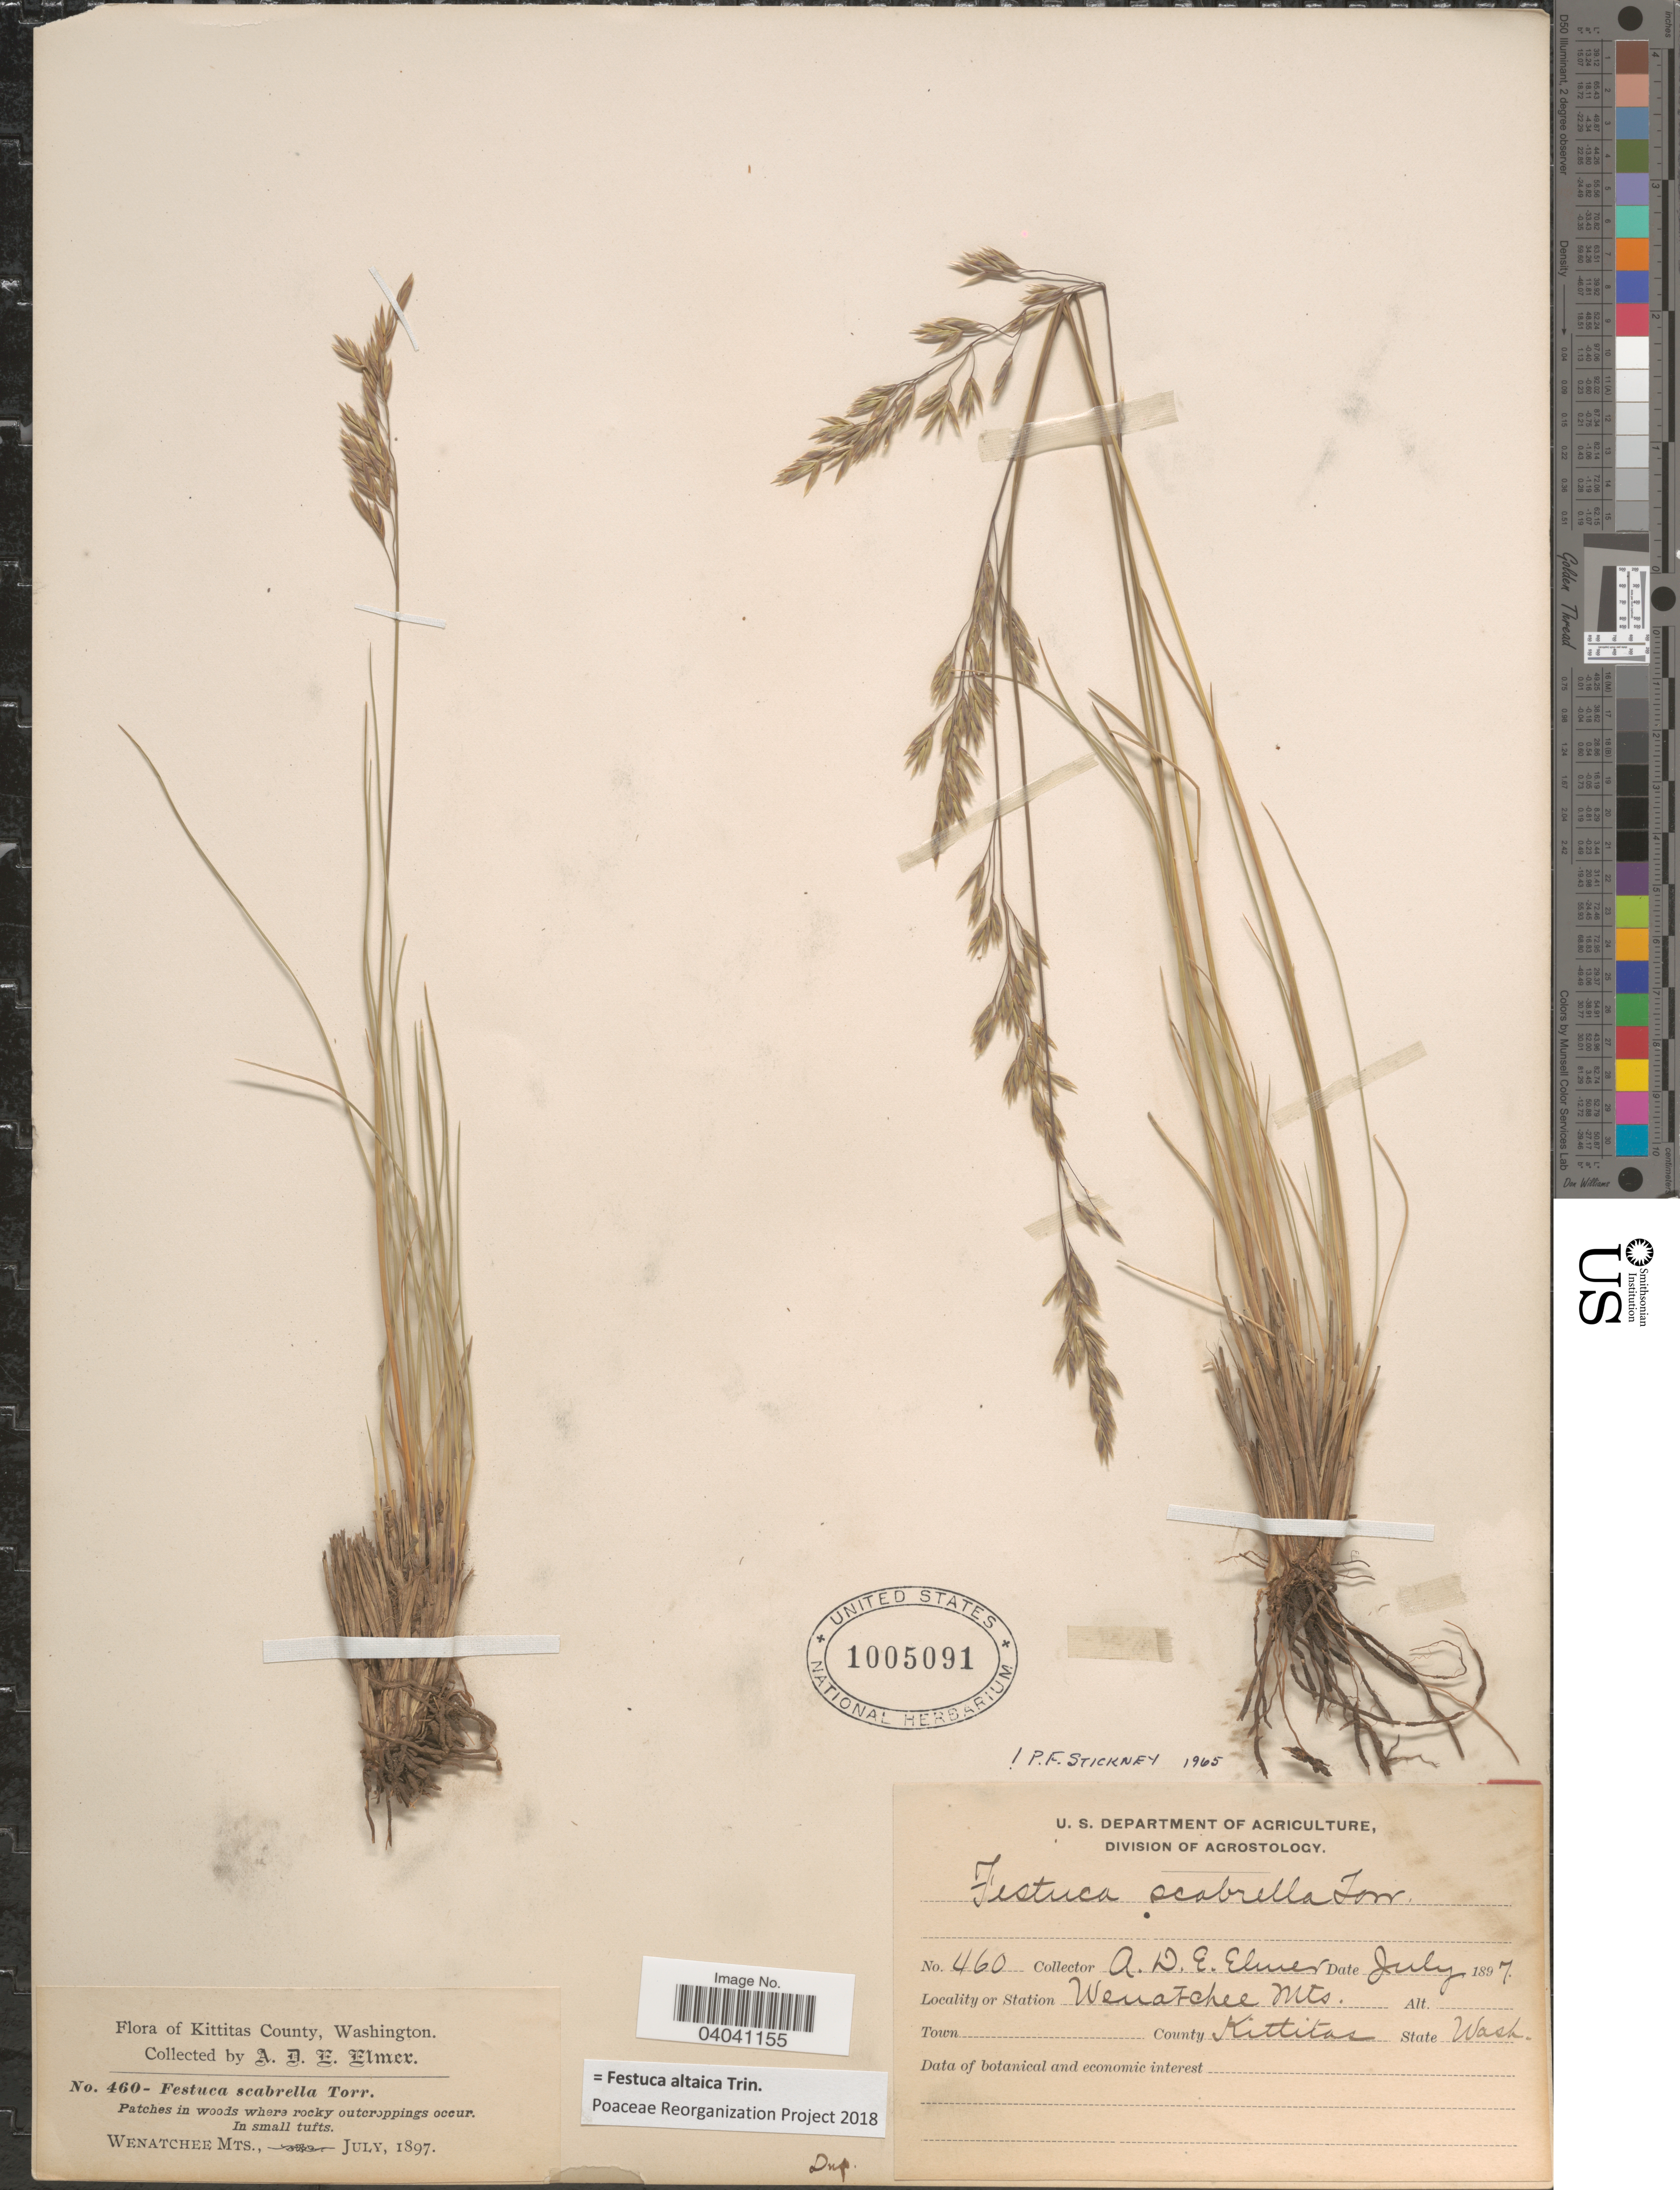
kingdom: Plantae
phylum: Tracheophyta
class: Liliopsida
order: Poales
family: Poaceae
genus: Festuca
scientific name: Festuca altaica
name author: Trin.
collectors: A. D. E. Elmer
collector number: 460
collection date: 1897-07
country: United States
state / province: Washington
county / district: Kittitas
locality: Kittitas County. Wenatchee Mts.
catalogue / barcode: US 1005091